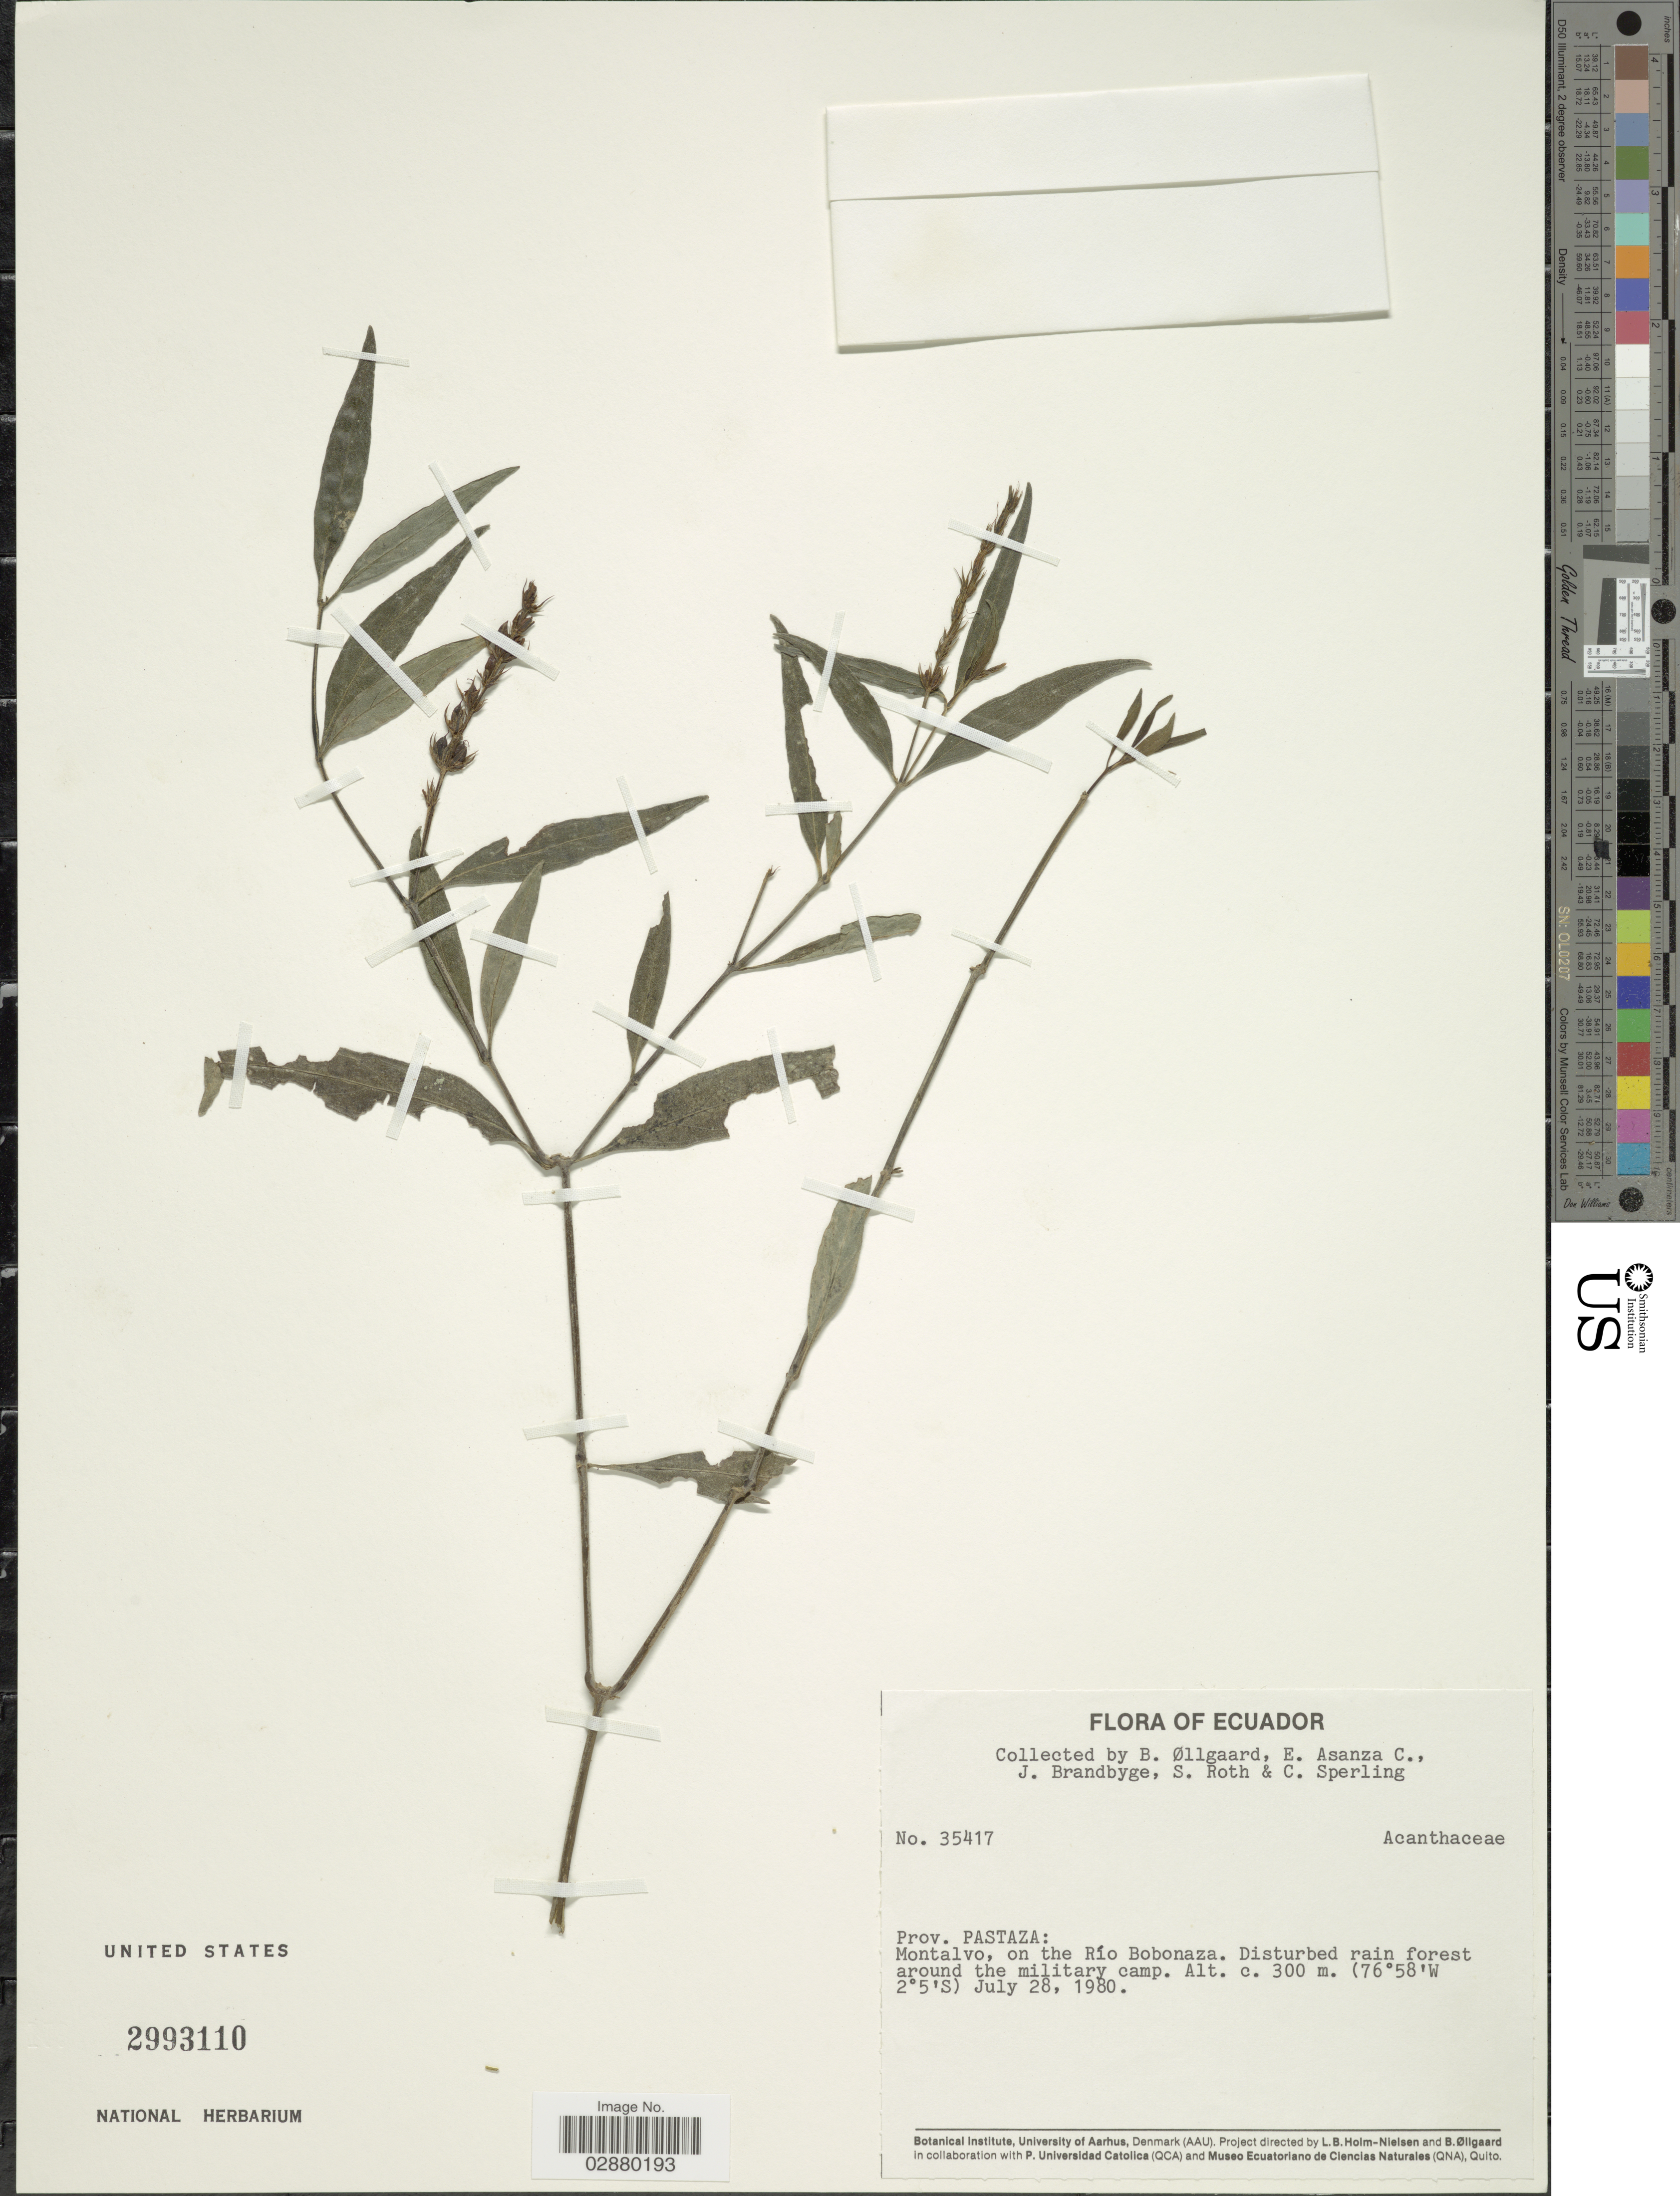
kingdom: Plantae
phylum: Tracheophyta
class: Magnoliopsida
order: Lamiales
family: Acanthaceae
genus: Justicia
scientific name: Justicia polygonoides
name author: Kunth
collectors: B. Øllgaard, E. Asanza C., J. Brandbyge, S. Roth & C. Sperling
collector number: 35417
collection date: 1980-07-28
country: Ecuador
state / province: Pastaza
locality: Montalvo, on the Río Bobonaza.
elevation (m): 300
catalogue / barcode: US 2993110